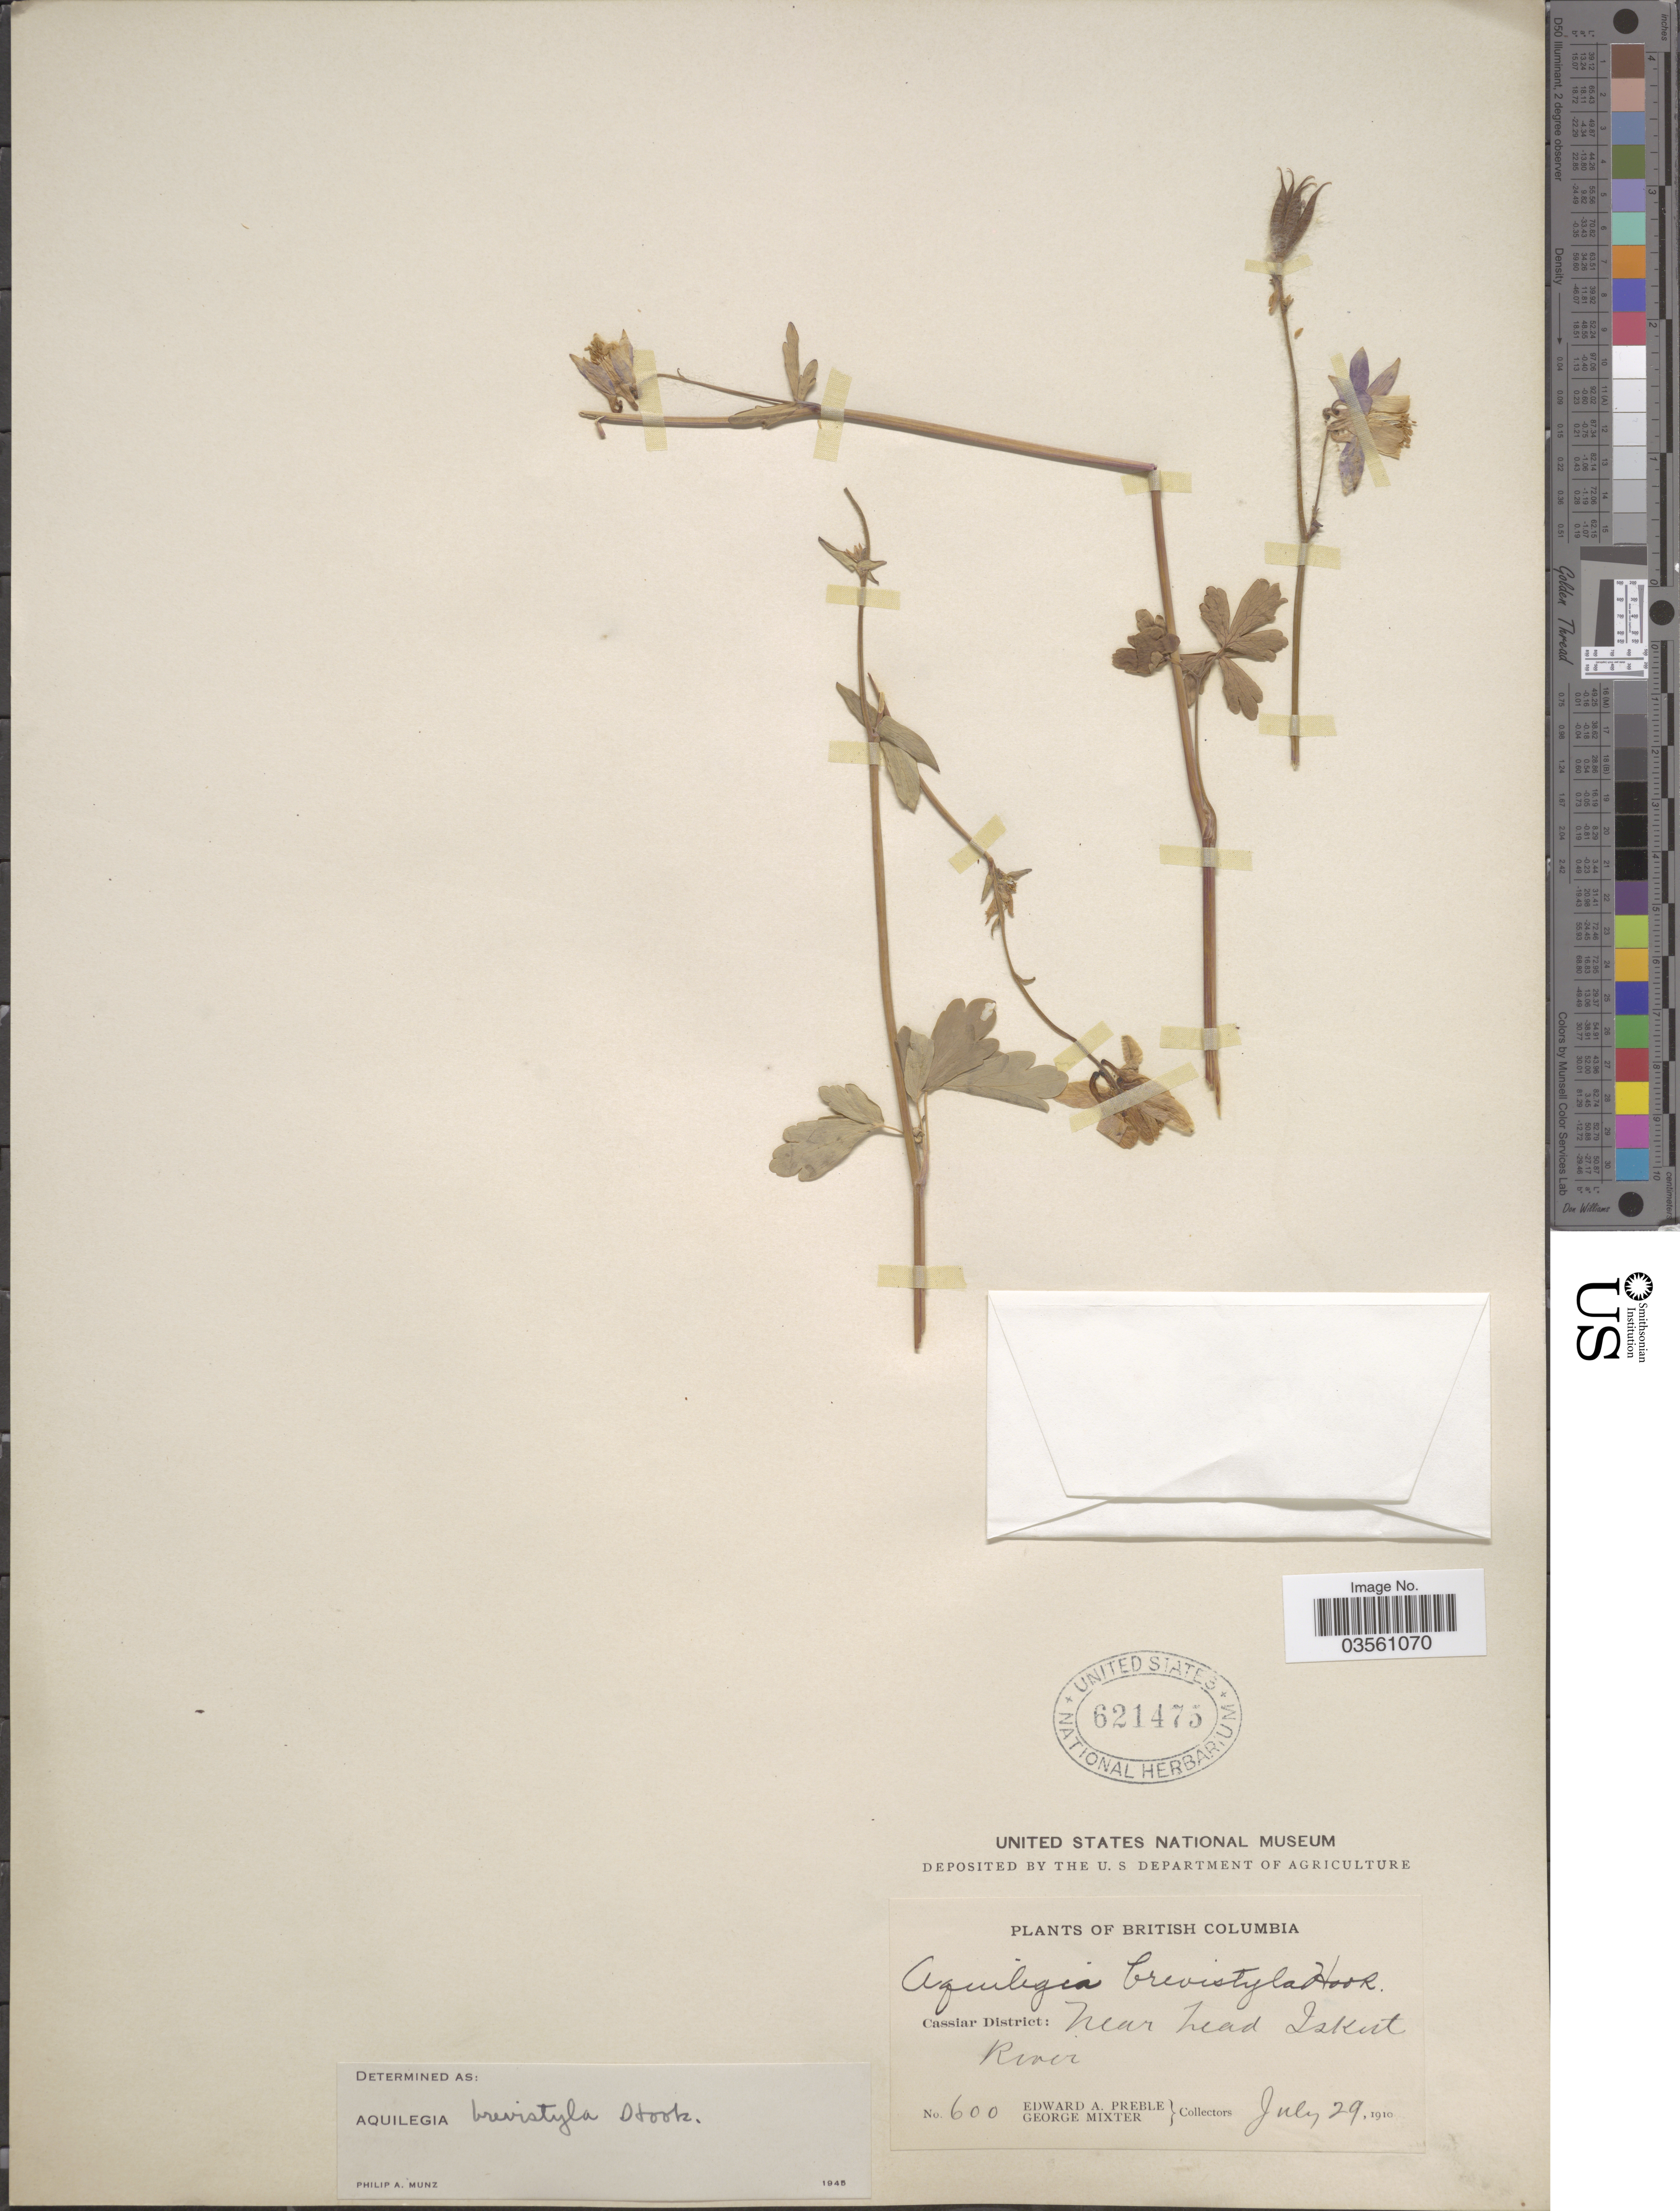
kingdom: Plantae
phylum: Tracheophyta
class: Magnoliopsida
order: Ranunculales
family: Ranunculaceae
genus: Aquilegia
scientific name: Aquilegia brevistyla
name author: Hook.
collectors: E. Preble & G. Mixter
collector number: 600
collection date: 1910-07-29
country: Canada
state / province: British Columbia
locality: Cassiar District: Near Head Iskut River.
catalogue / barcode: US 621475